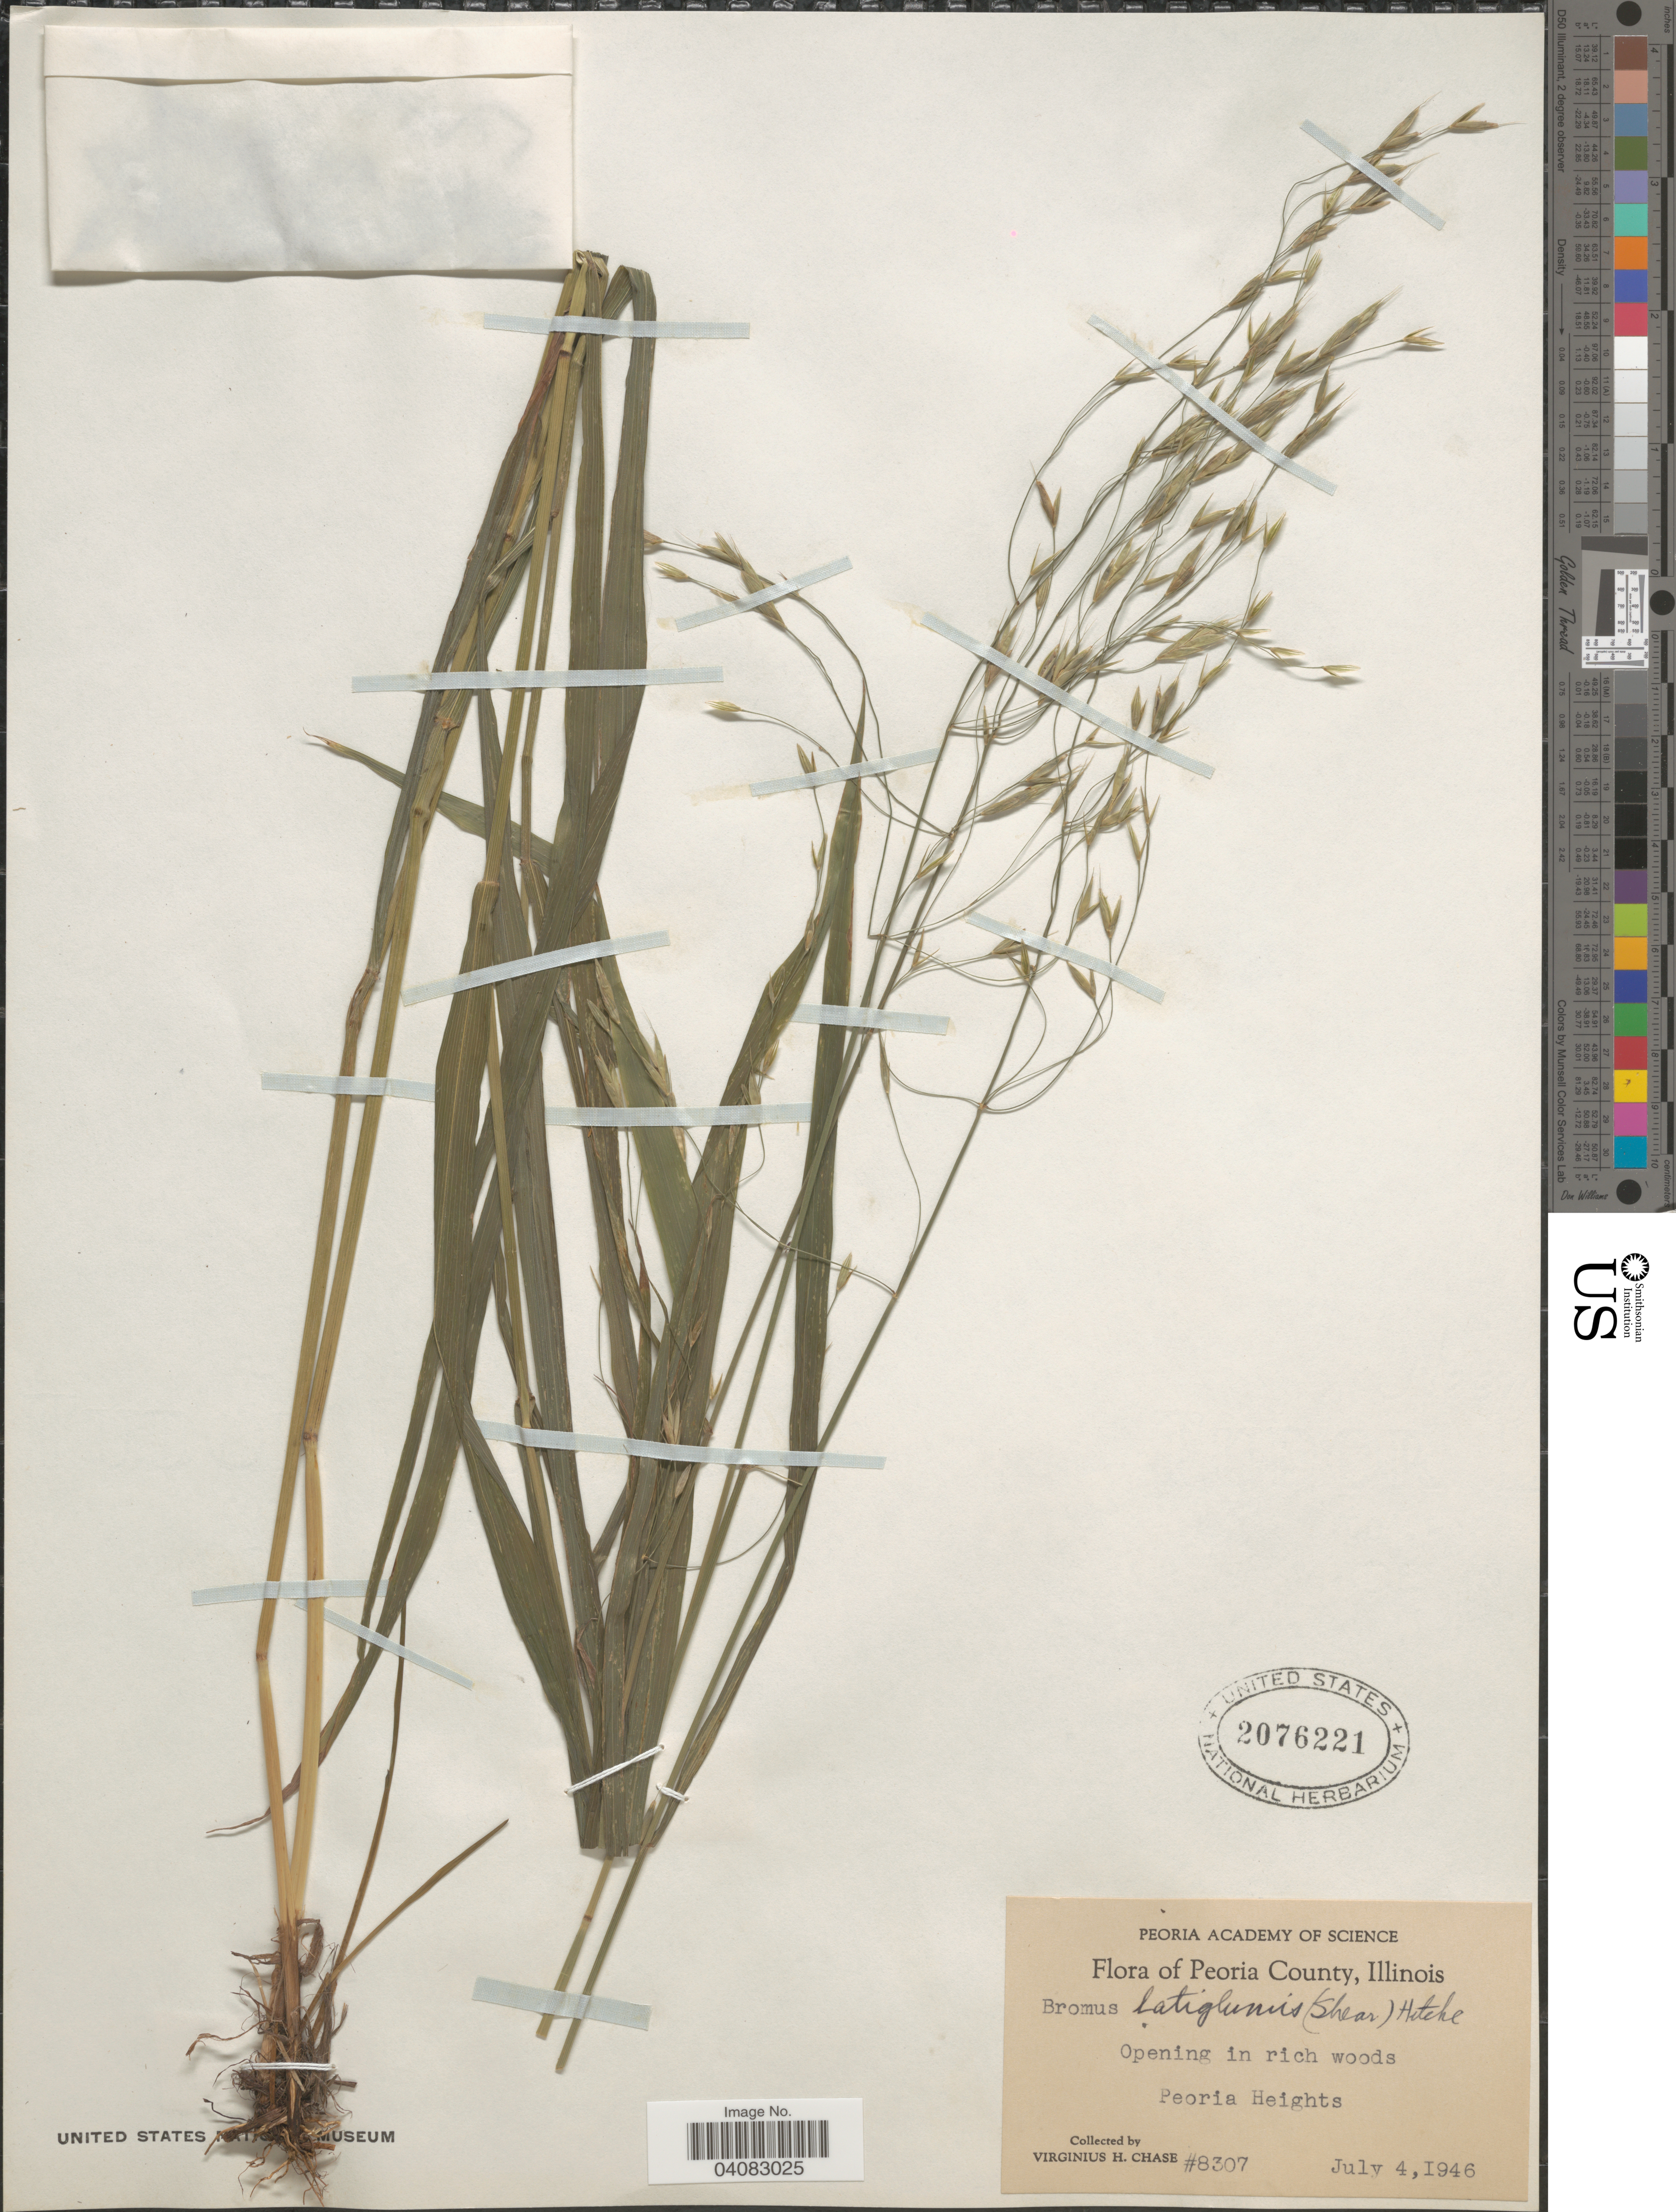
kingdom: Plantae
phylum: Tracheophyta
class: Liliopsida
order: Poales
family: Poaceae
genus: Bromus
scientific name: Bromus latiglumis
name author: (Scribn. ex Shear) Hitchc.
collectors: V. H. Chase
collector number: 8307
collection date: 1946-07-04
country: United States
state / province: Illinois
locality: Peoria County. Opening in rich woods. Peoria Heights.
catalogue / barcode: US 2076221